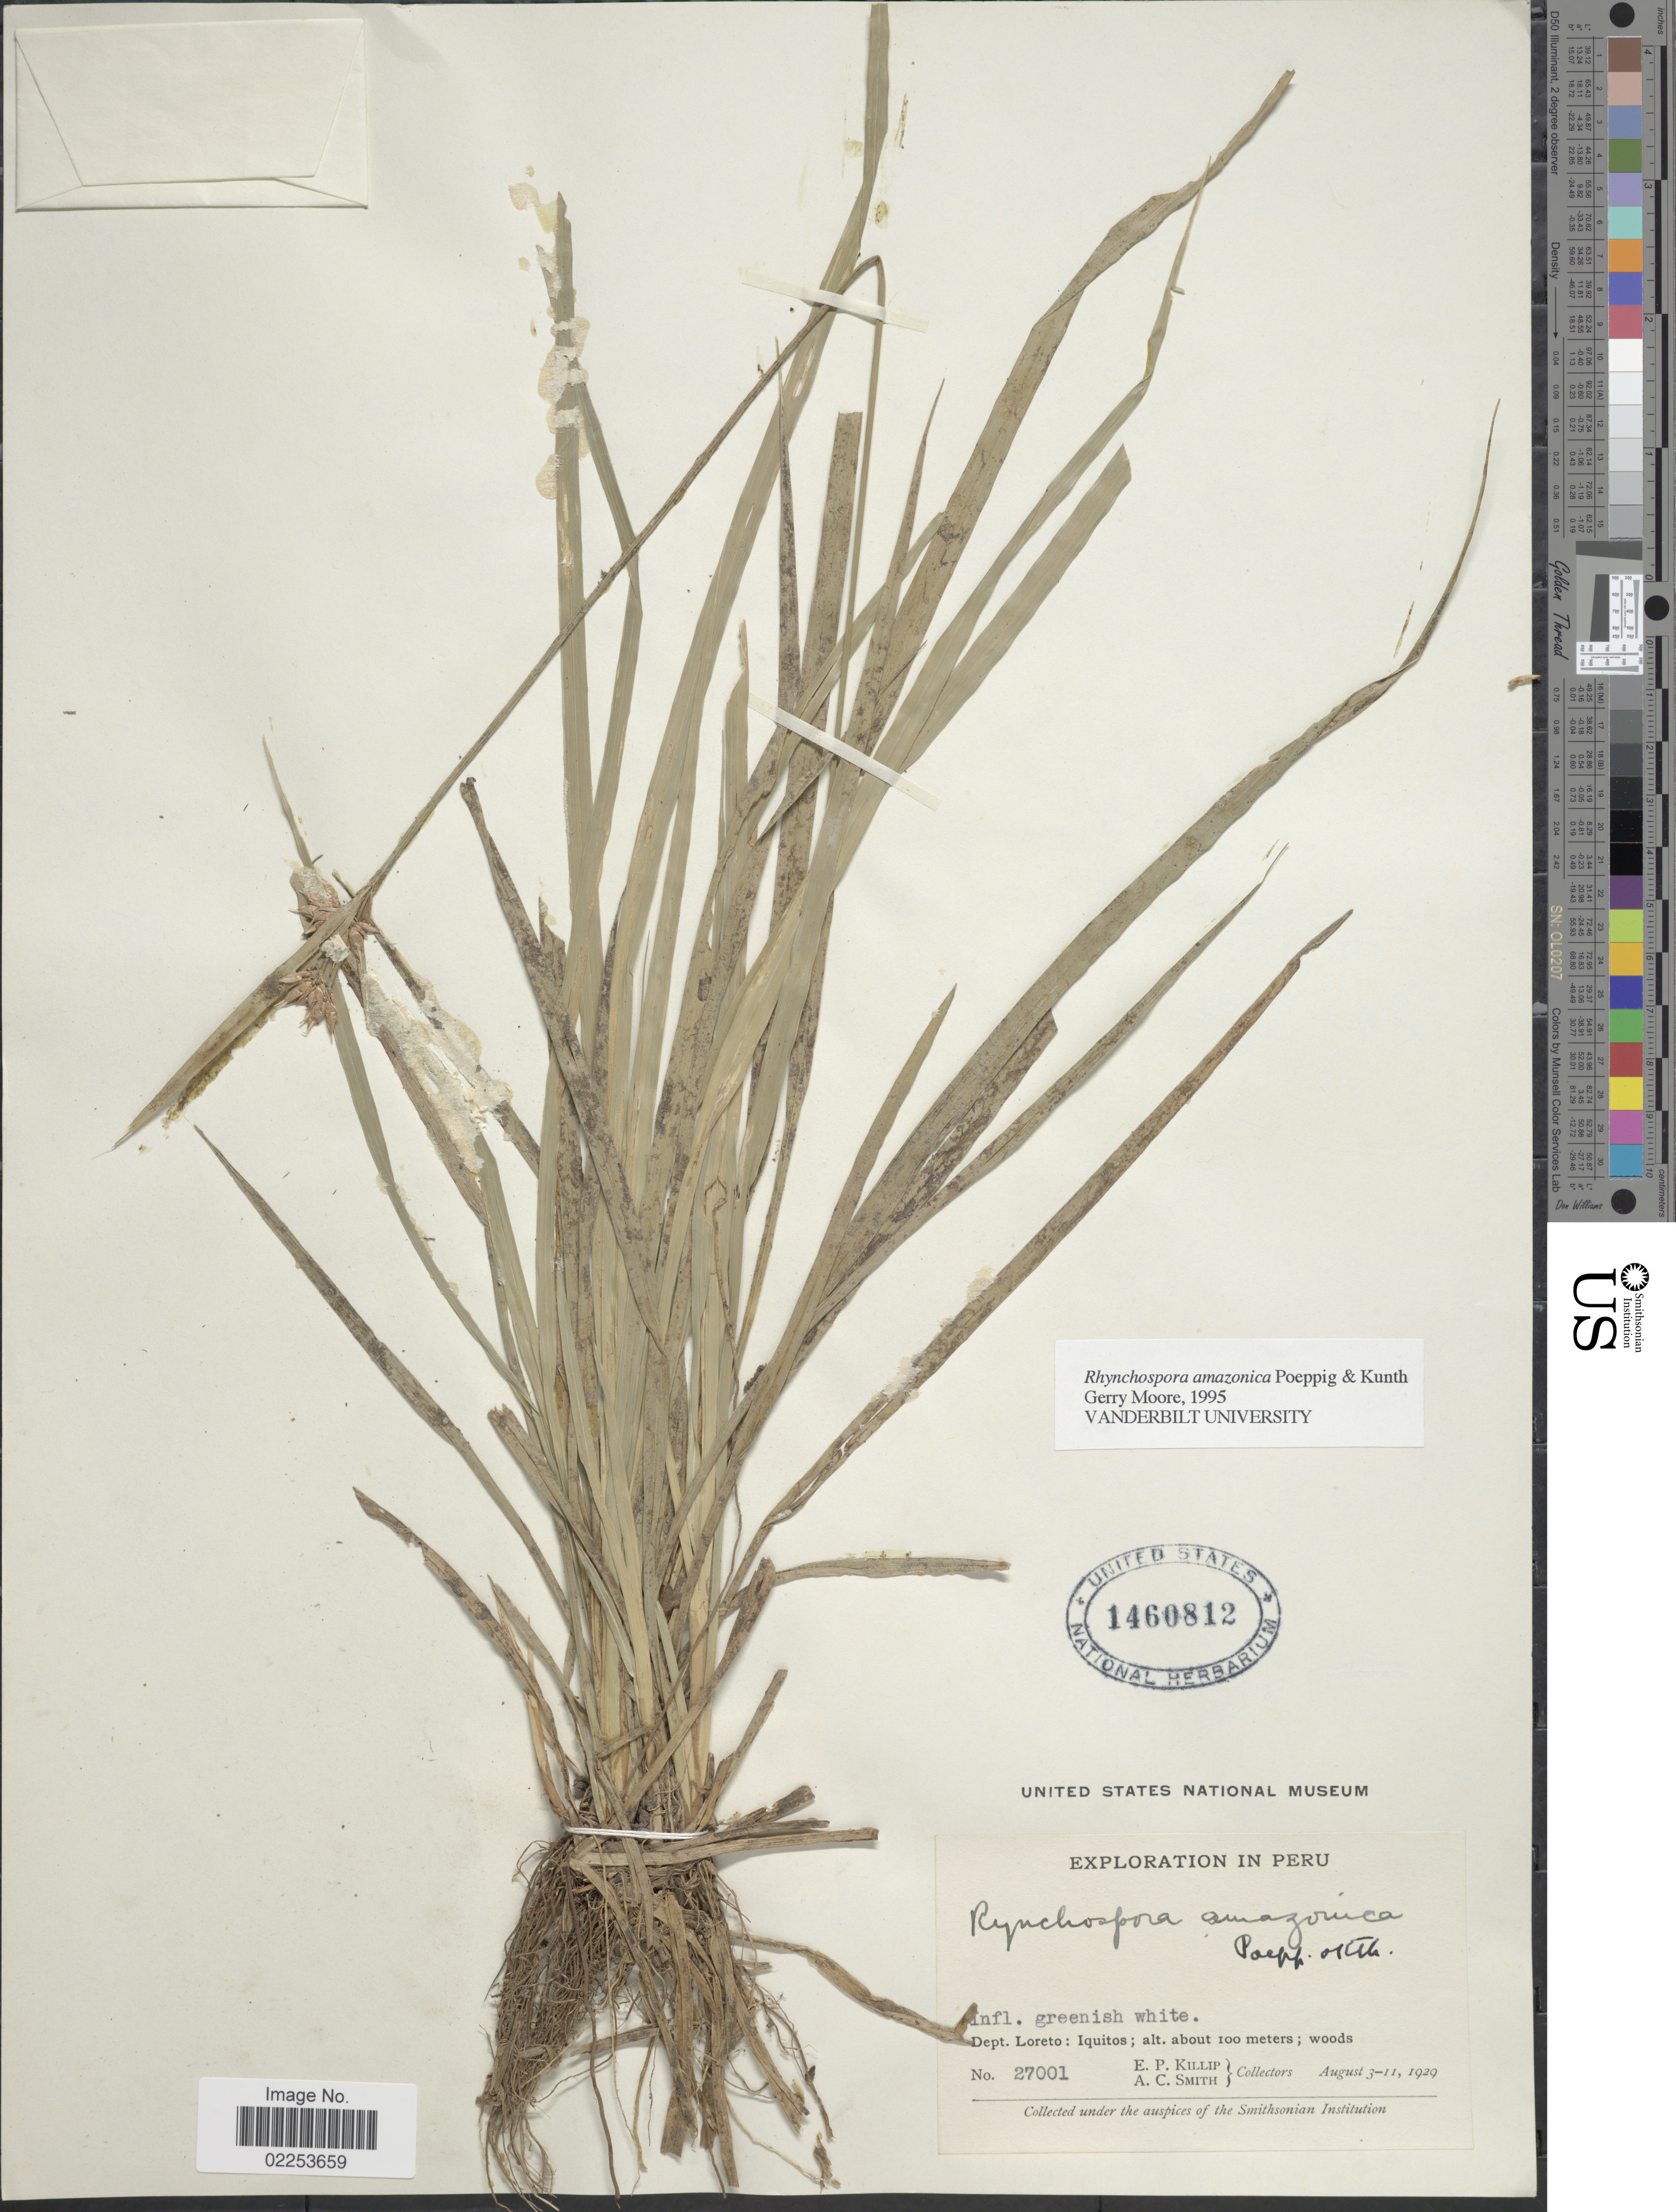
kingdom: Plantae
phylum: Tracheophyta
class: Liliopsida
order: Poales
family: Cyperaceae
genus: Rhynchospora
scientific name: Rhynchospora amazonica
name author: Poepp. & Kunth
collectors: E. P. Killip & A. C. Smith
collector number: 27001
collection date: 1929-08-03/1929-08-11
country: Peru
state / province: Loreto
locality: Dept. Loreto: Iquitos.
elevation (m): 100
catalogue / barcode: US 1460812